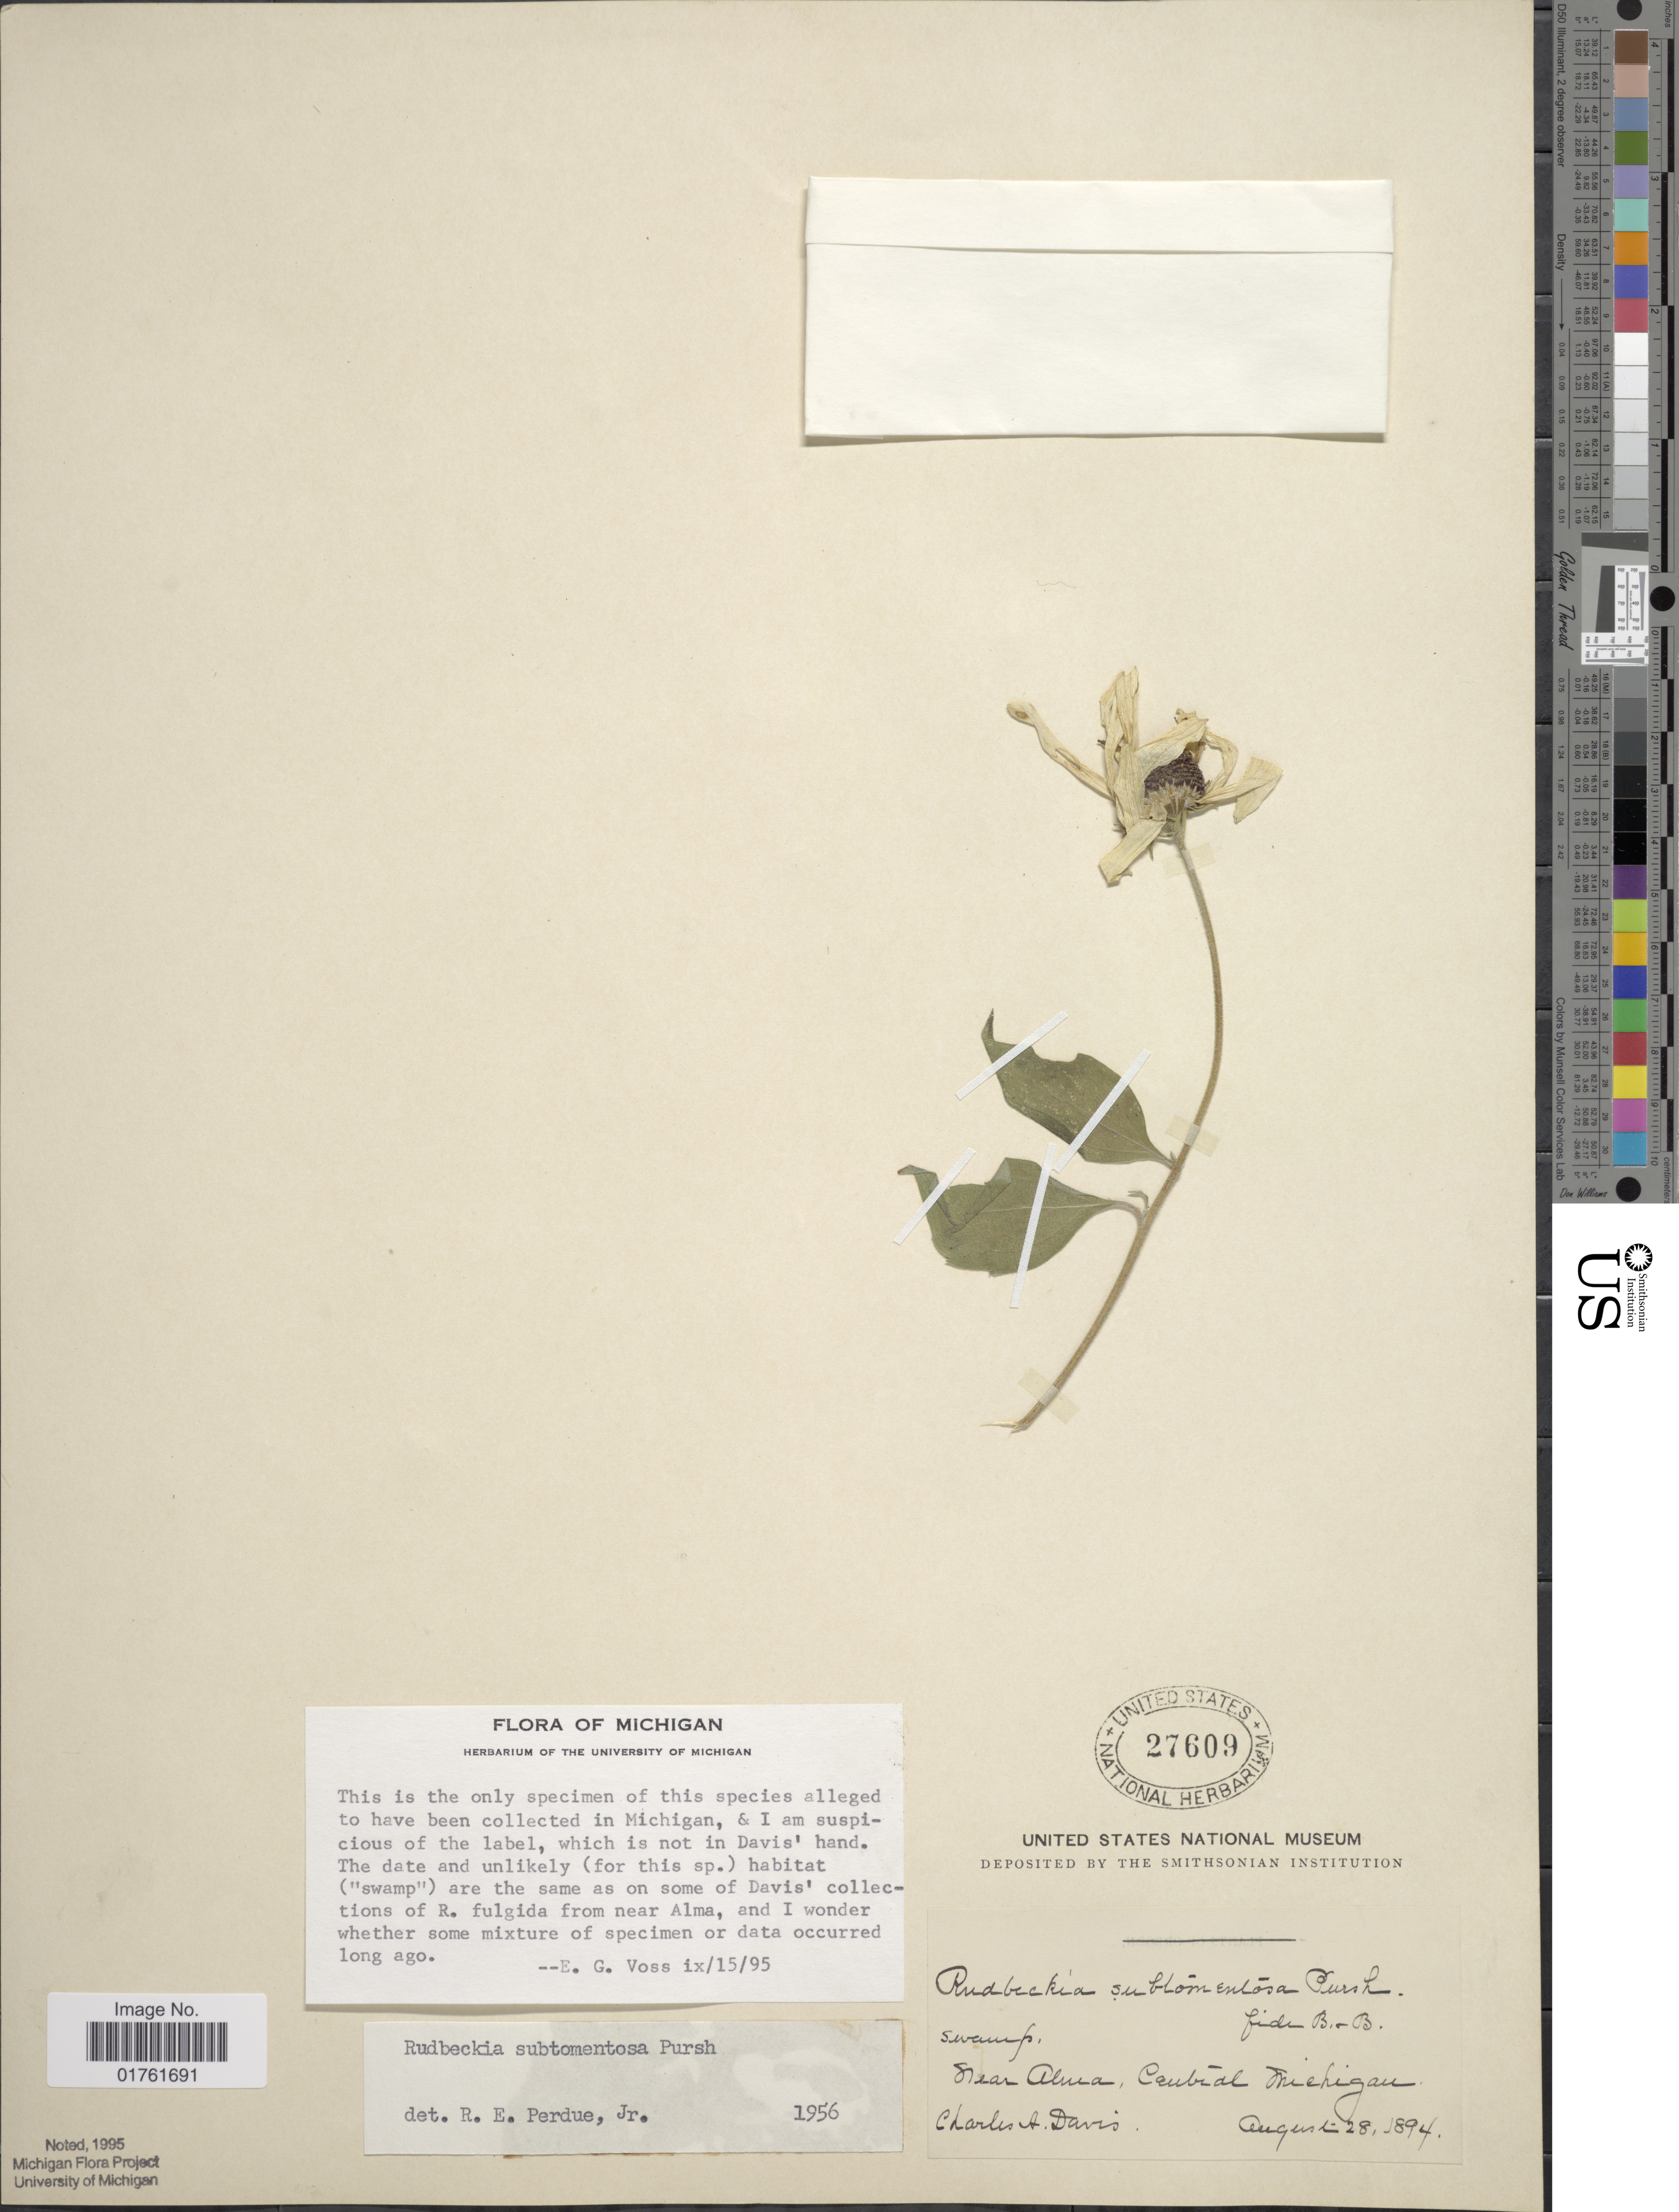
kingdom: Plantae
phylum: Tracheophyta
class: Magnoliopsida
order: Asterales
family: Asteraceae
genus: Rudbeckia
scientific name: Rudbeckia subtomentosa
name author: Pursh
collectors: C. Davis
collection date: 1894-08-28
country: United States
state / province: Michigan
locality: Near Alma, central Michigan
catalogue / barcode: US 27609